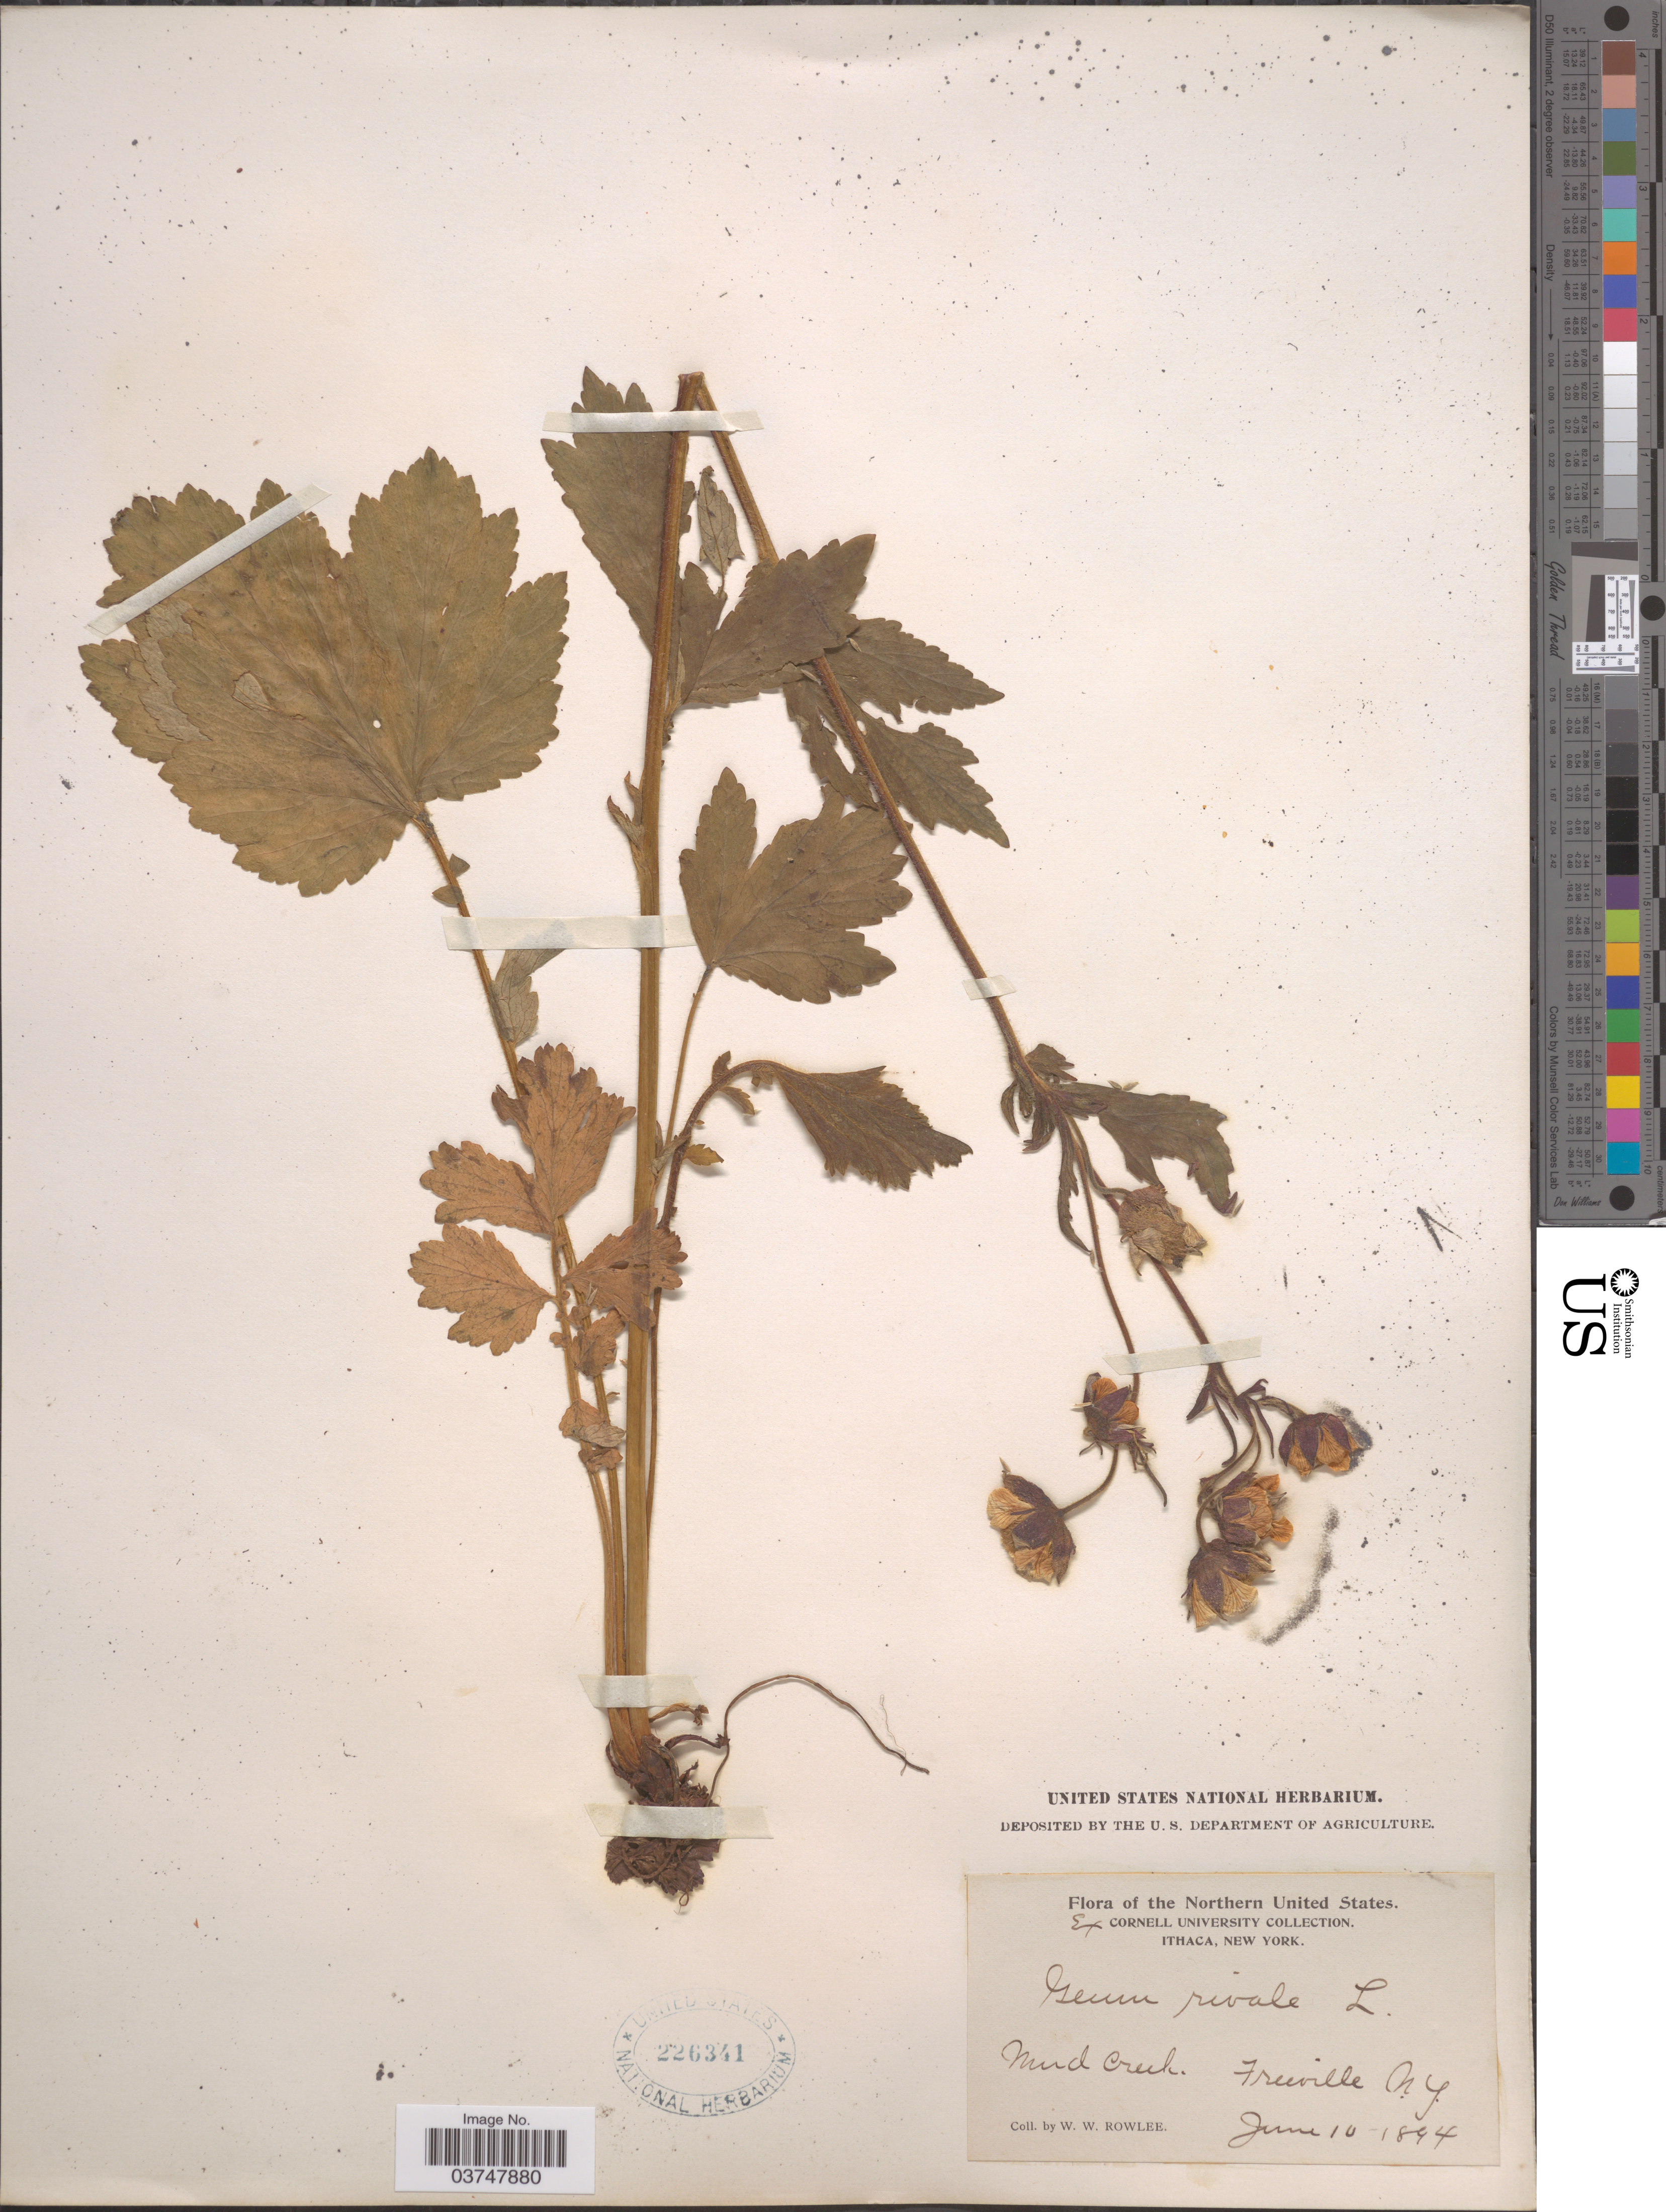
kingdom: Plantae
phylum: Tracheophyta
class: Magnoliopsida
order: Rosales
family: Rosaceae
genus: Geum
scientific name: Geum rivale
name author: L.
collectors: W. W. Rowlee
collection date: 1844-06-10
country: United States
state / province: New York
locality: Northern United States. Mud Creek. Freeville.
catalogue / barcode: US 226341